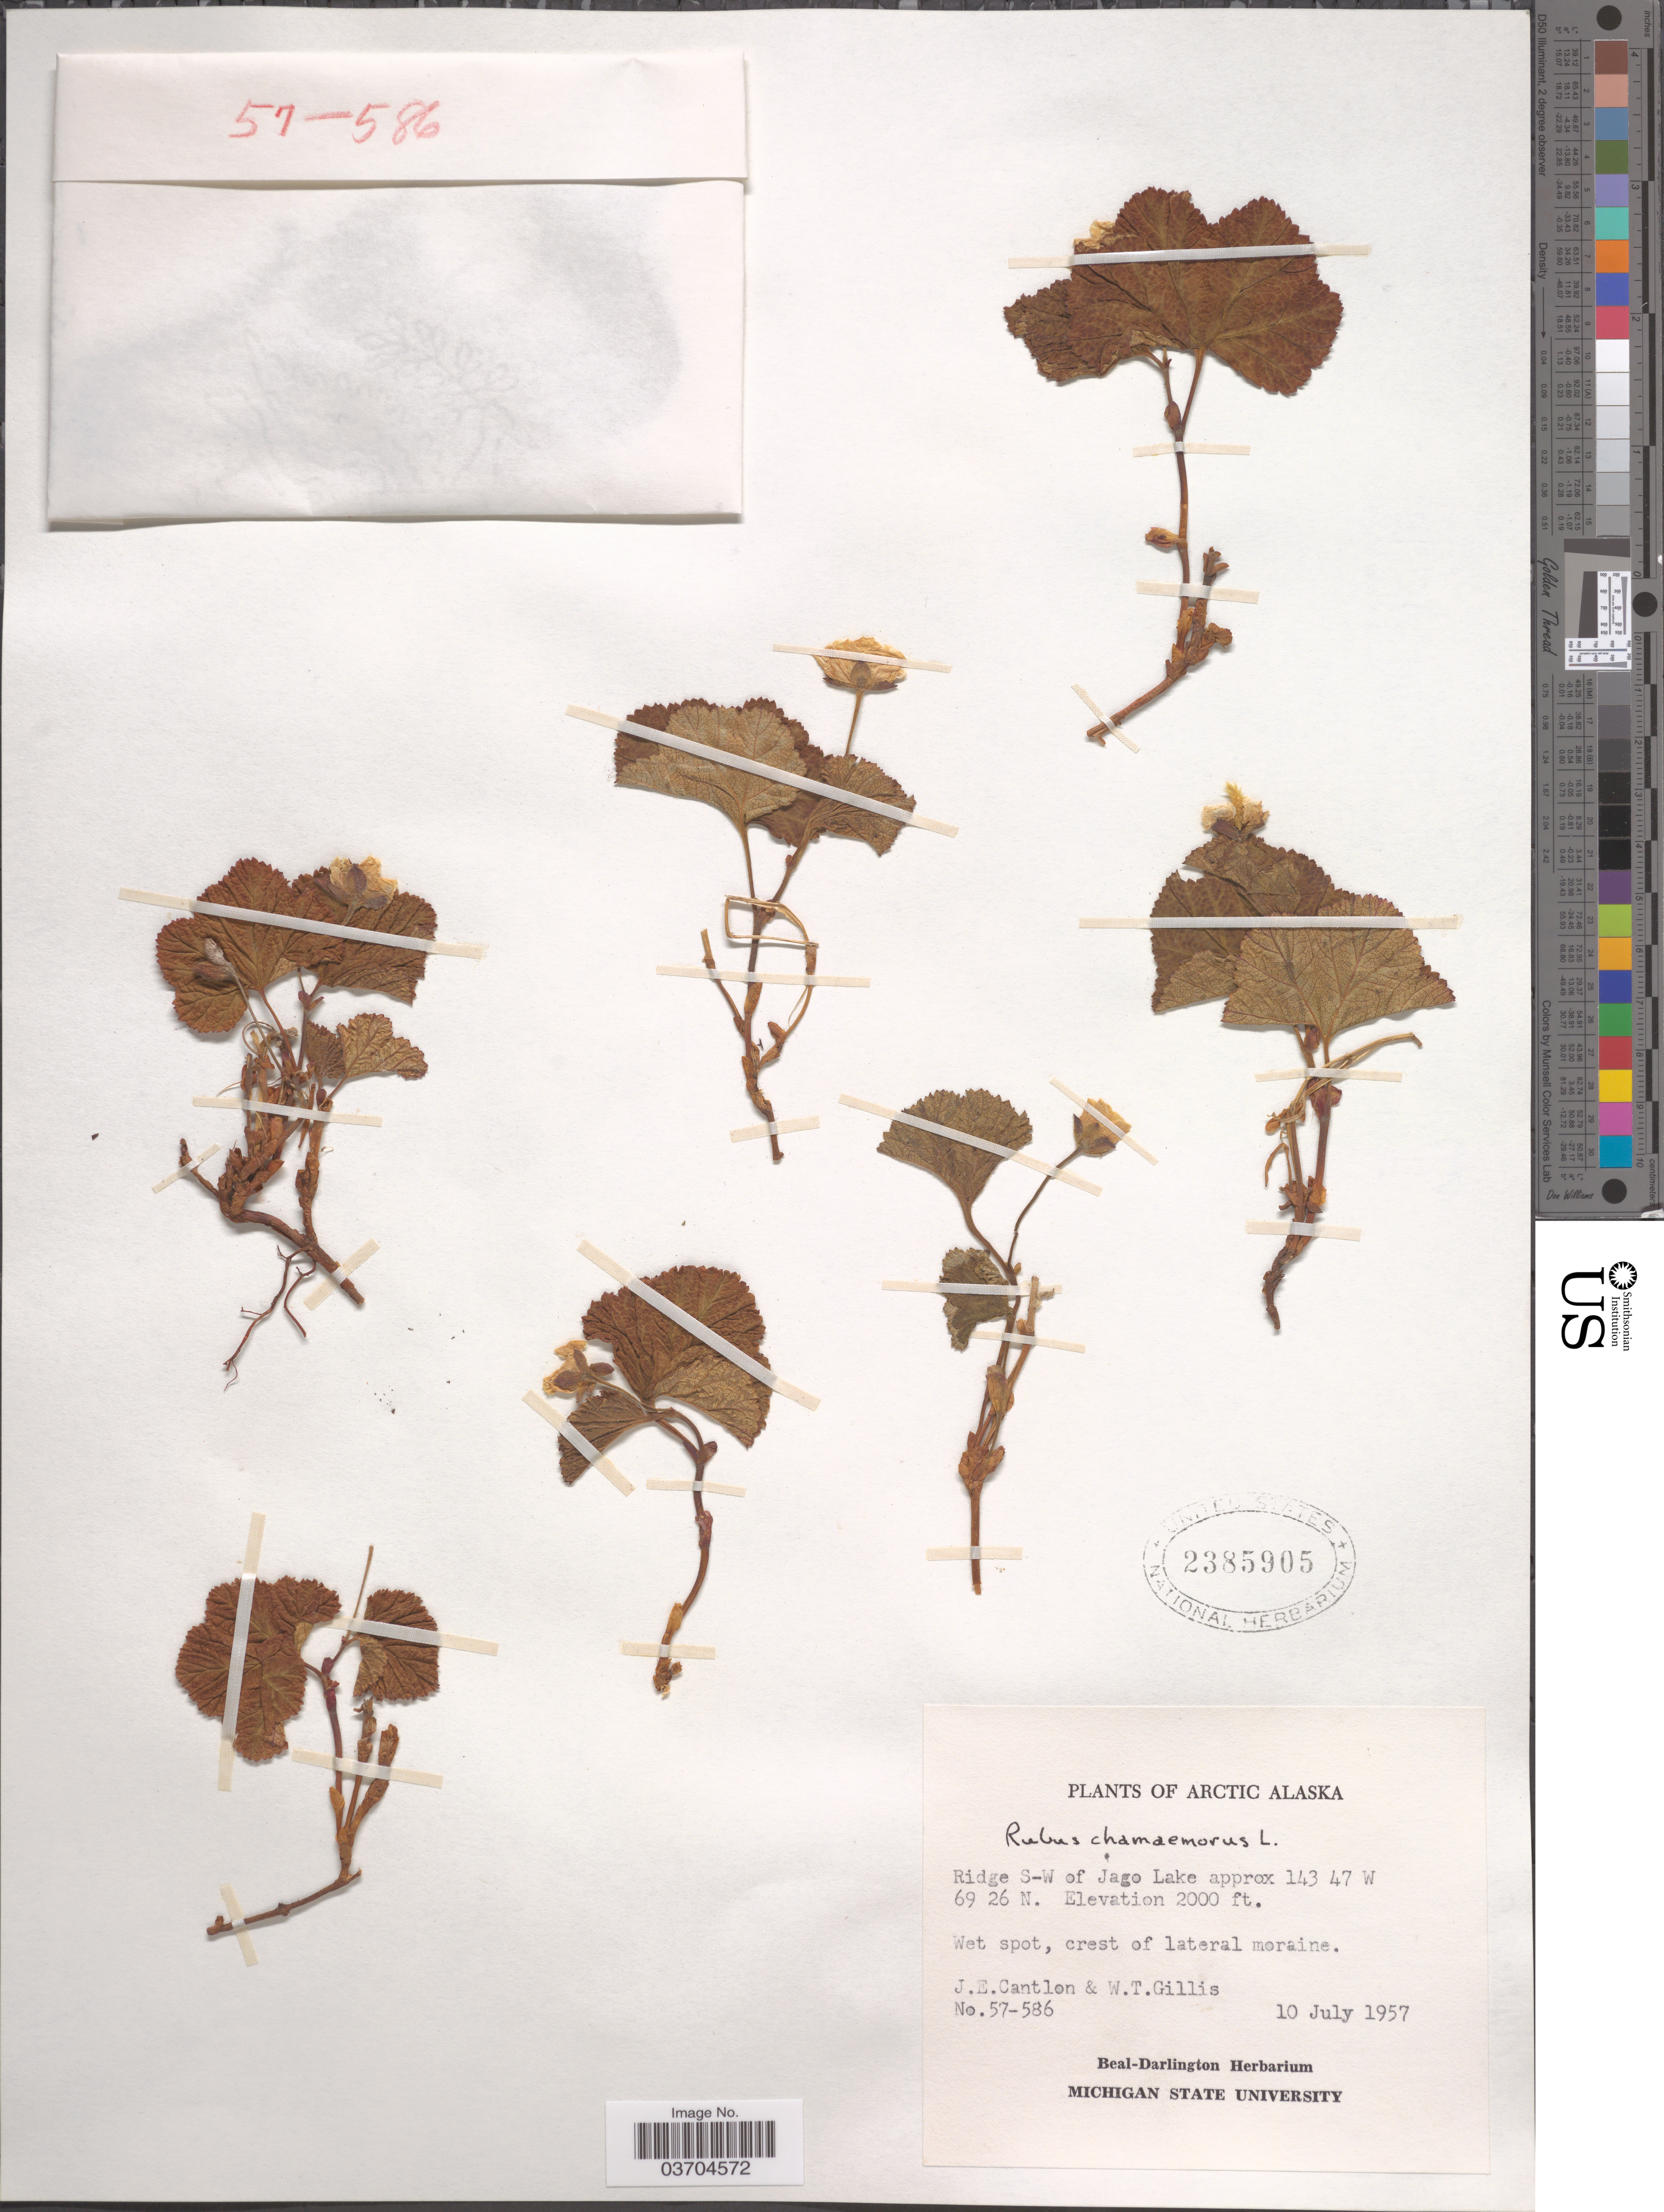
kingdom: Plantae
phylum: Tracheophyta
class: Magnoliopsida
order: Rosales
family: Rosaceae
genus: Rubus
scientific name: Rubus chamaemorus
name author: L.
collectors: J. Cantlon & W. T. Gillis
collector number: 57-586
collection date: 1957-07-10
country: United States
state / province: Alaska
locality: Arctic Alaska. Ridge S-W of Jago Lake.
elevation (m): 610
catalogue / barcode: US 2385905